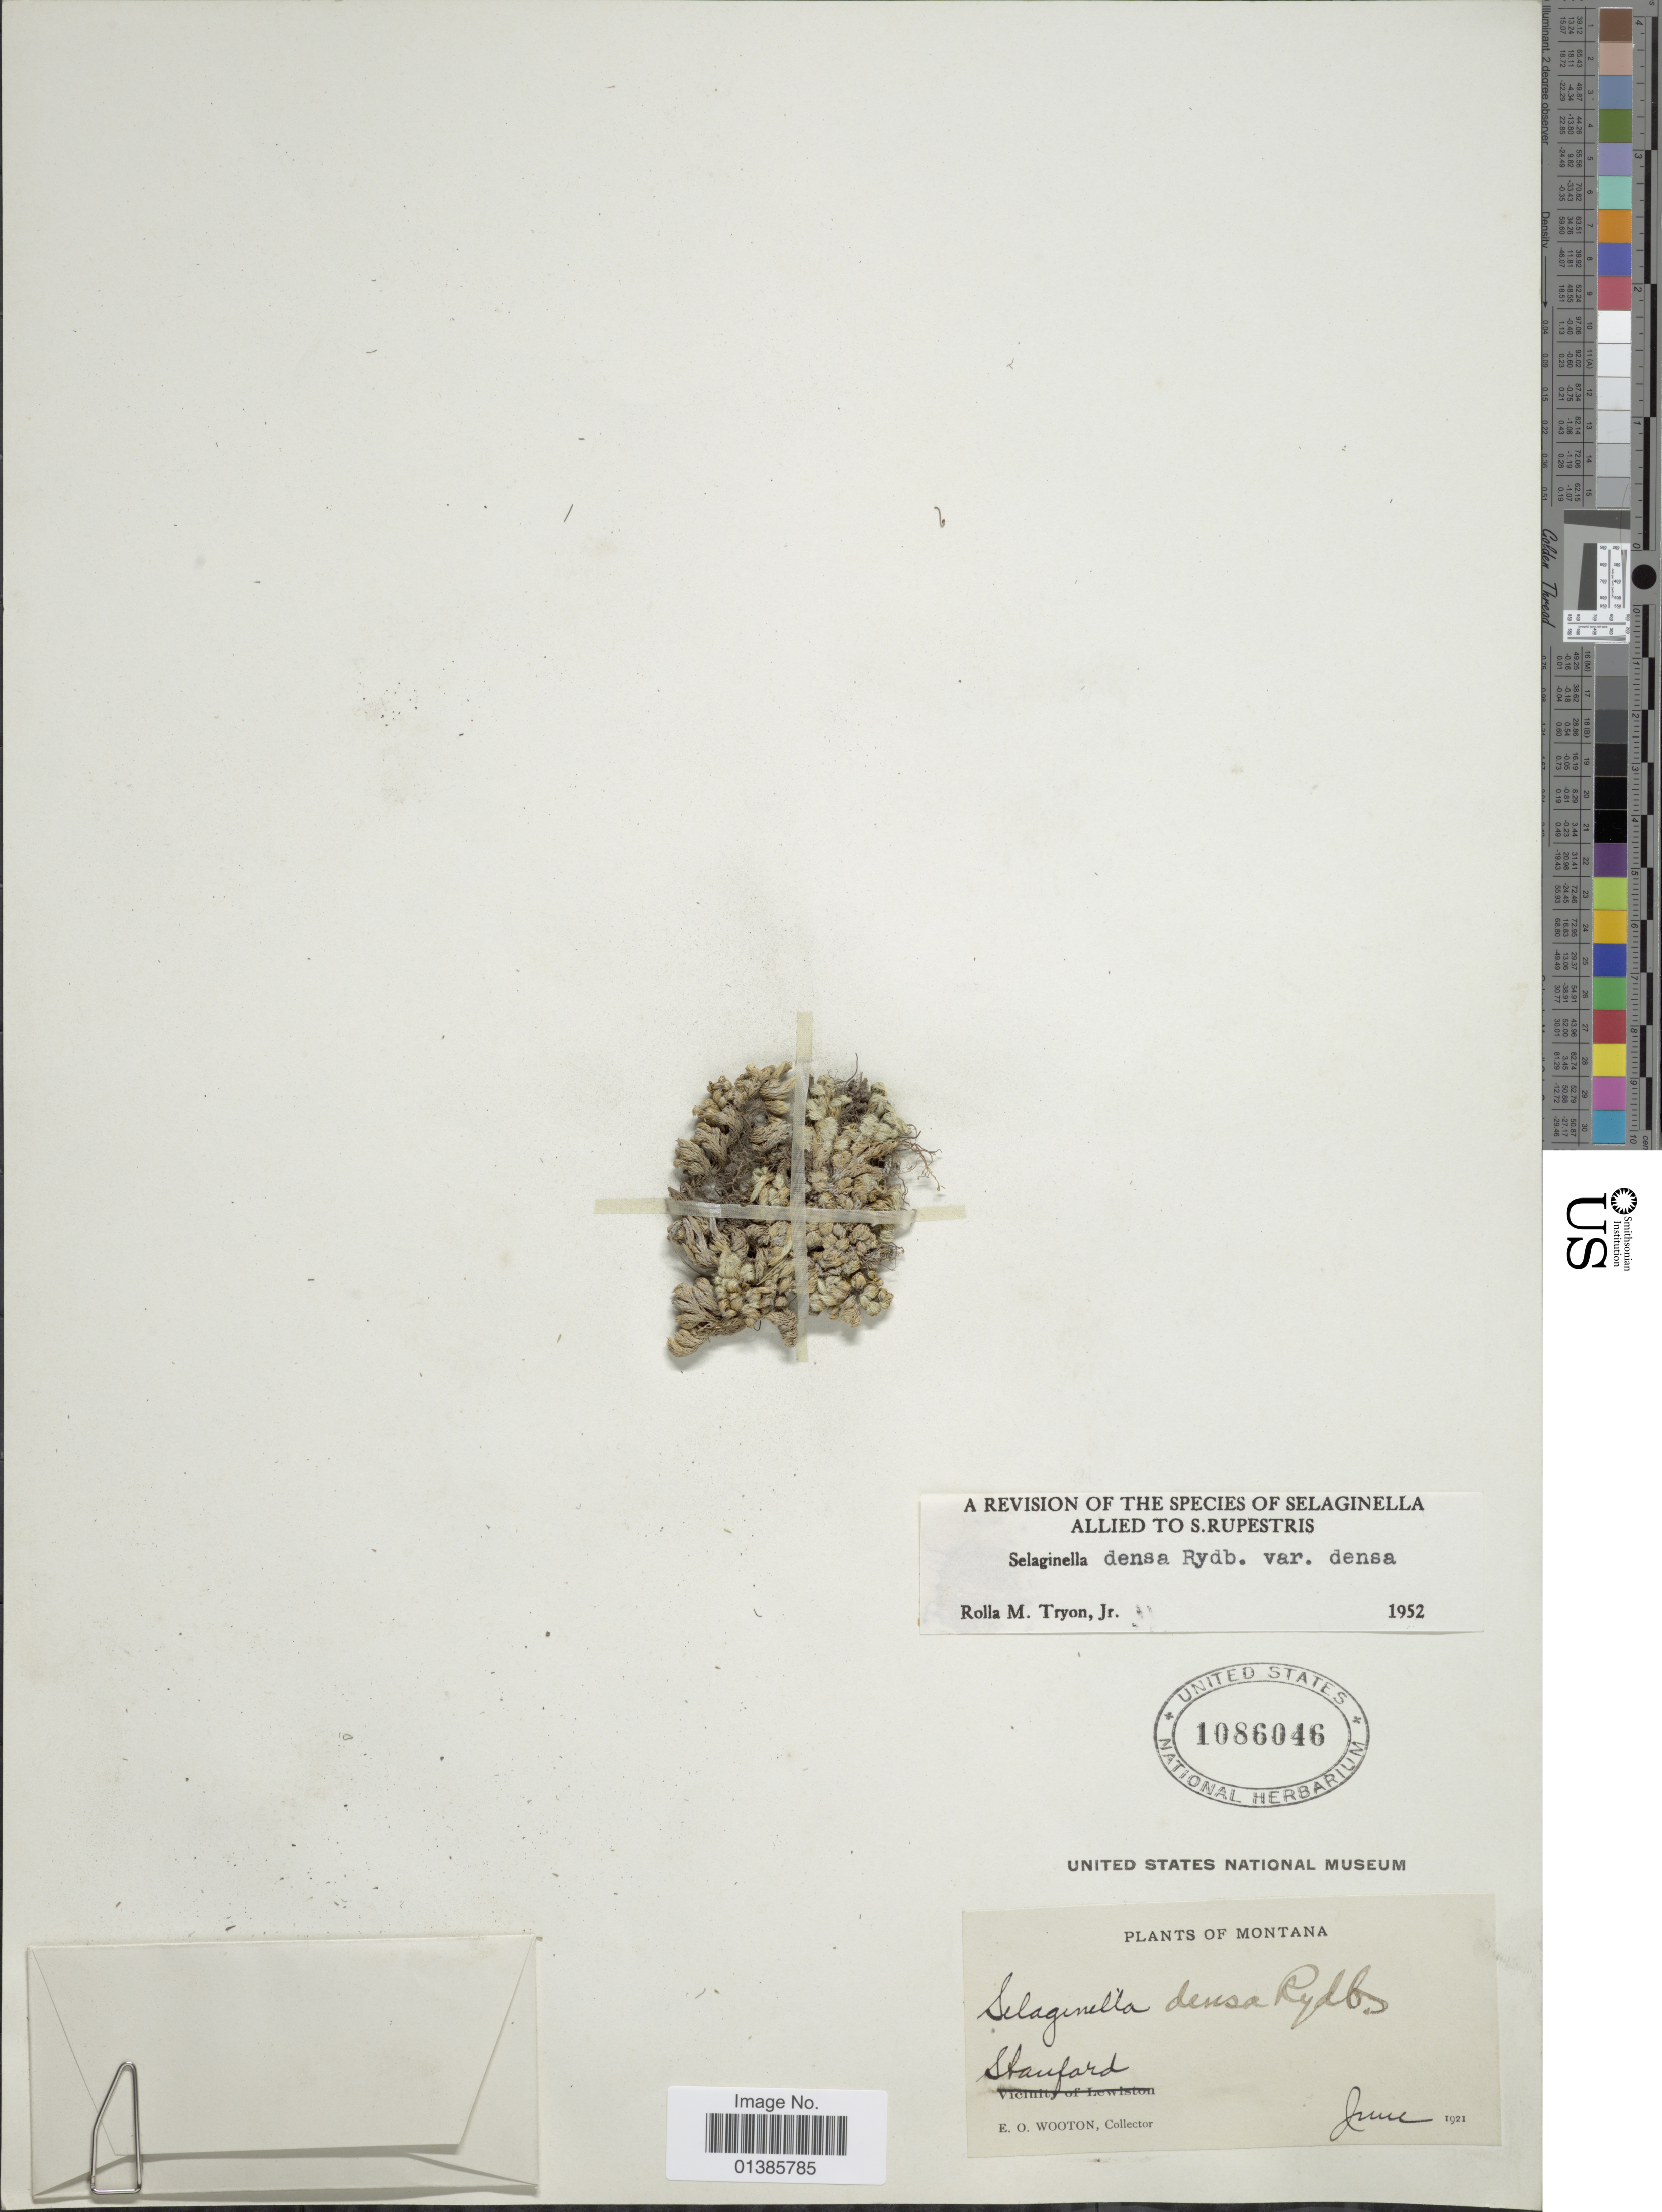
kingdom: Plantae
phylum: Tracheophyta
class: Lycopodiopsida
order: Selaginellales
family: Selaginellaceae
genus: Selaginella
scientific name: Selaginella densa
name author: Rydb.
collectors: E. O. Wooton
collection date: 1921-06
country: United States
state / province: Montana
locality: Stanford.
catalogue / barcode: US 1086046